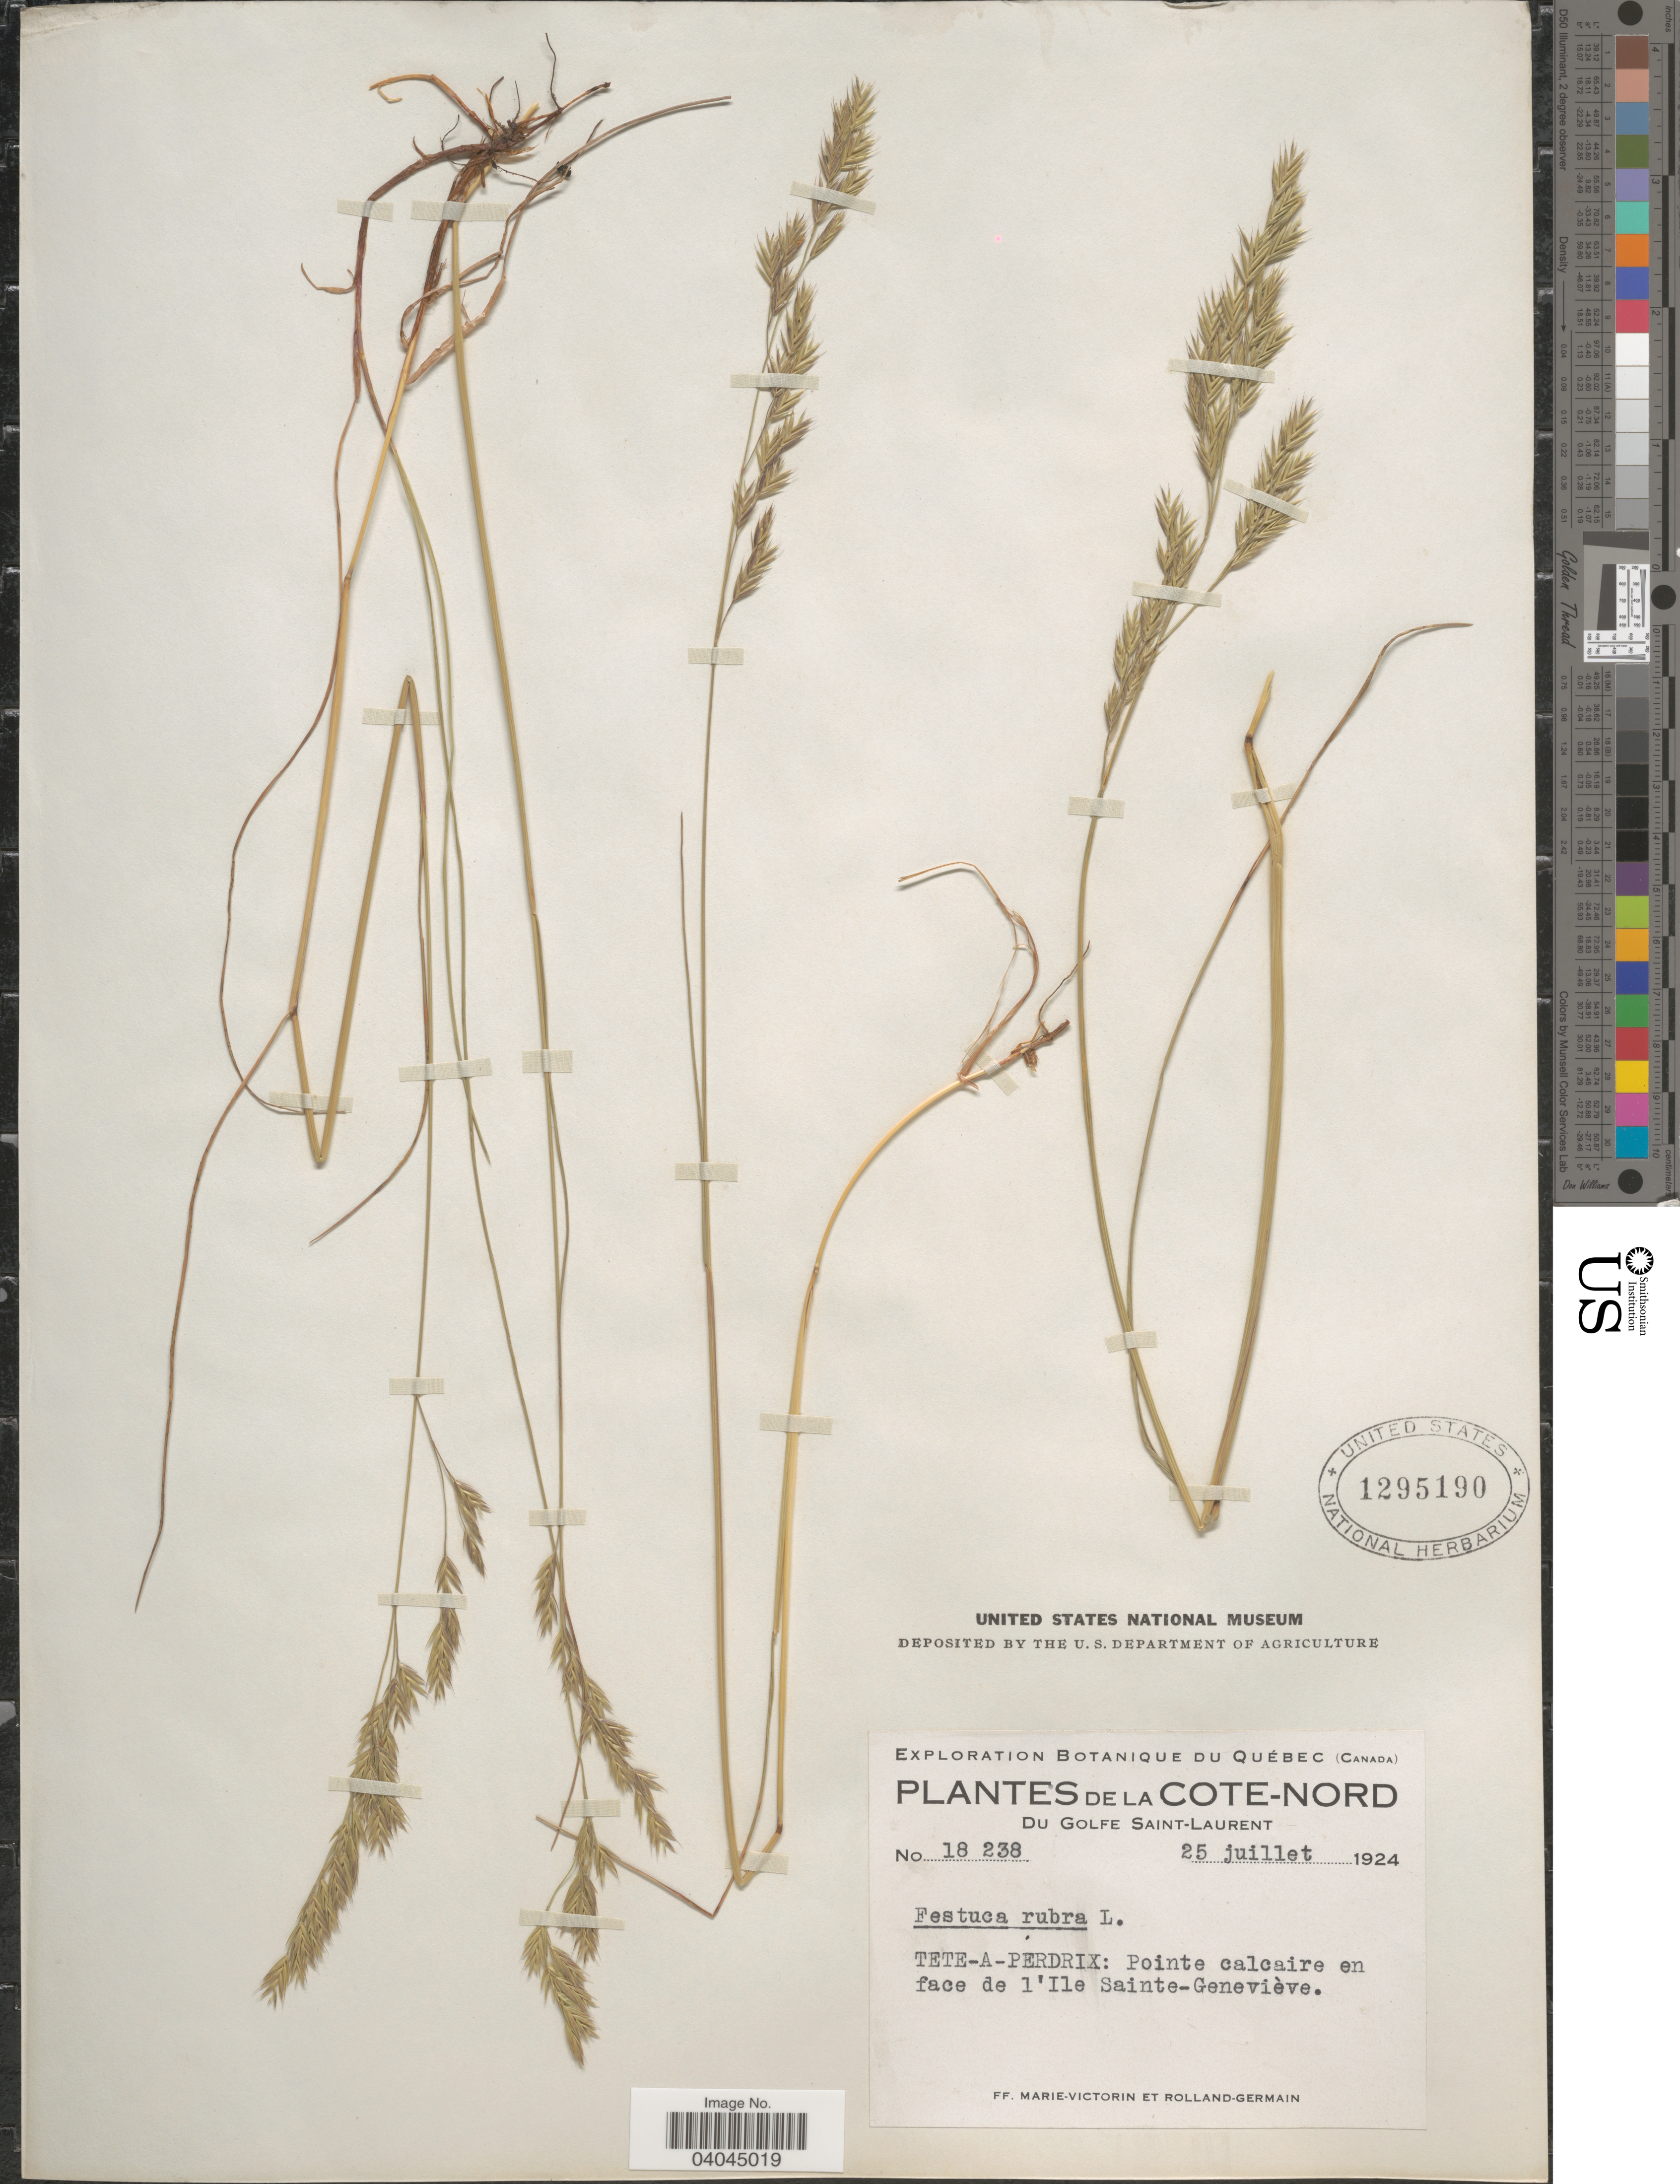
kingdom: Plantae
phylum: Tracheophyta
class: Liliopsida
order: Poales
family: Poaceae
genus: Festuca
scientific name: Festuca rubra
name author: L.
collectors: F. Marie-Victorin & Rolland-Germain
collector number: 18238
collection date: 1924-07-25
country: Canada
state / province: Quebec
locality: Cote-Nord. Du Golfe Saint-Laurent. Tete-A-Perdrix: Pointe calcaire en face de l'ile Sainte-Geneviève.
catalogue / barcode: US 1295190